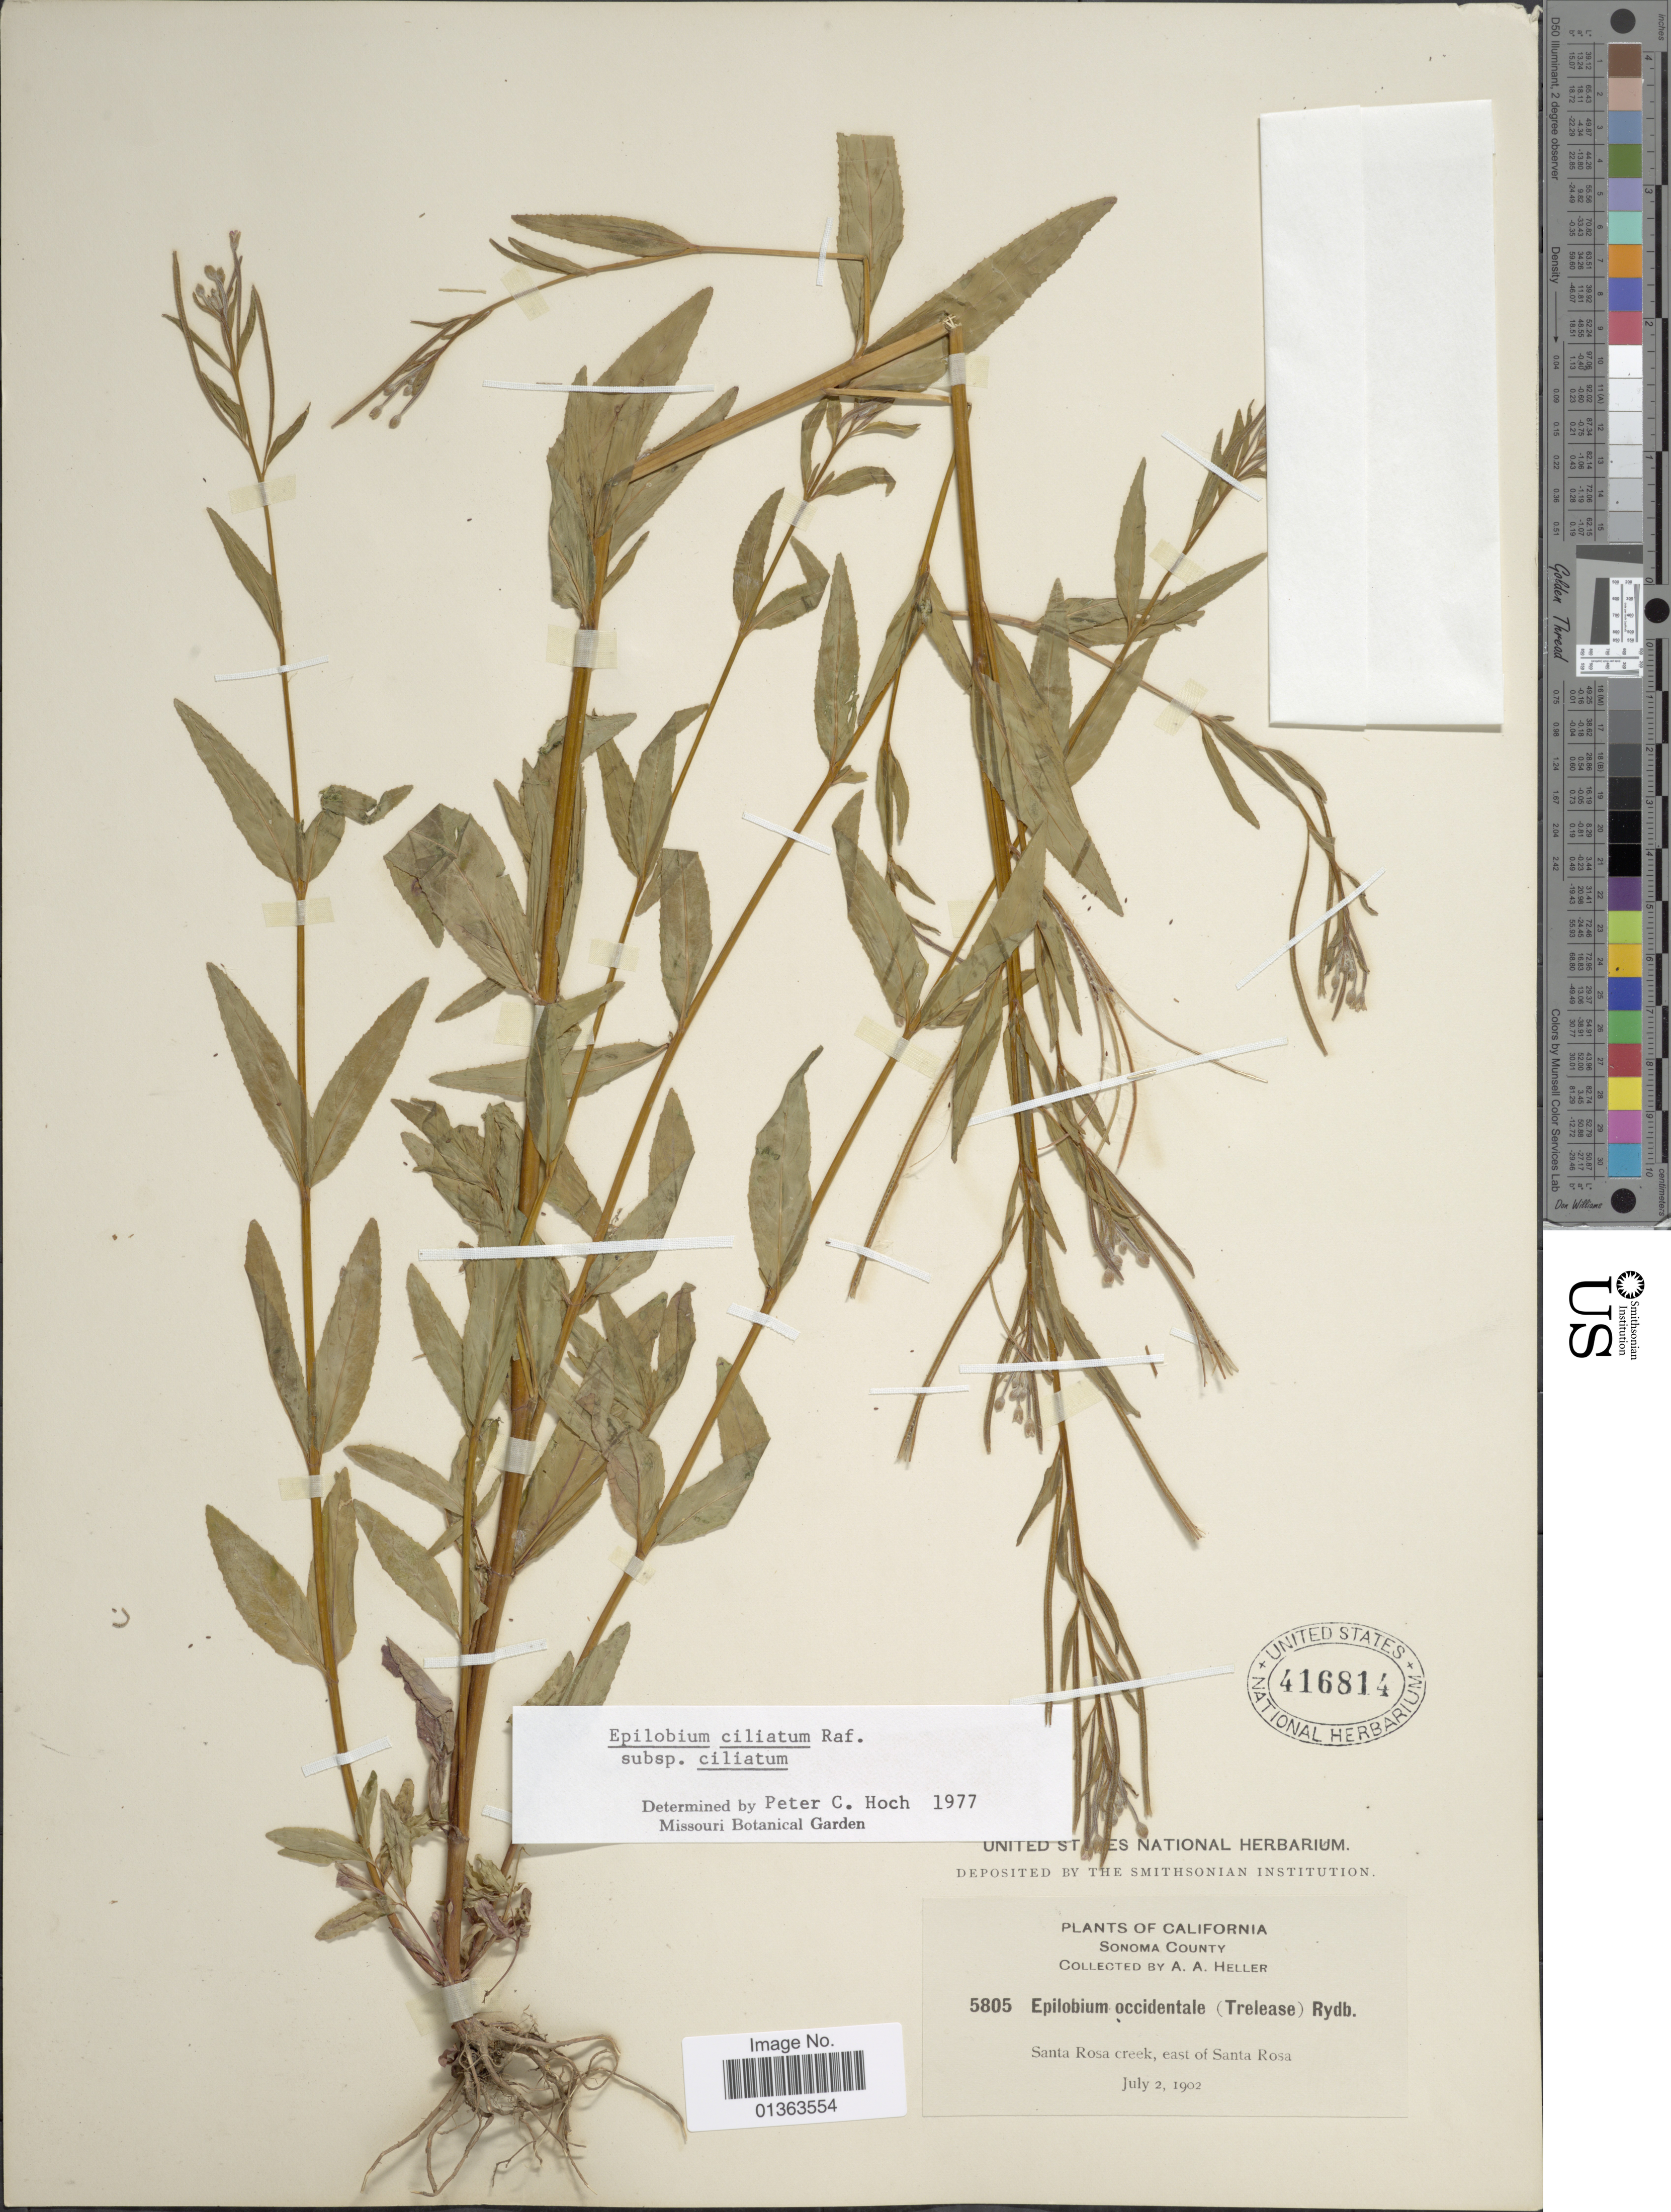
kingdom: Plantae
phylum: Tracheophyta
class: Magnoliopsida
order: Myrtales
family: Onagraceae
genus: Epilobium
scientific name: Epilobium ciliatum subsp. ciliatum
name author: Raf.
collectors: A. A. Heller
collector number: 5805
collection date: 1902-07-02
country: United States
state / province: California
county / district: Sonoma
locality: Sonoma County. Santa Rosa creek, east of Santa Rosa.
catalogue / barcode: US 416814